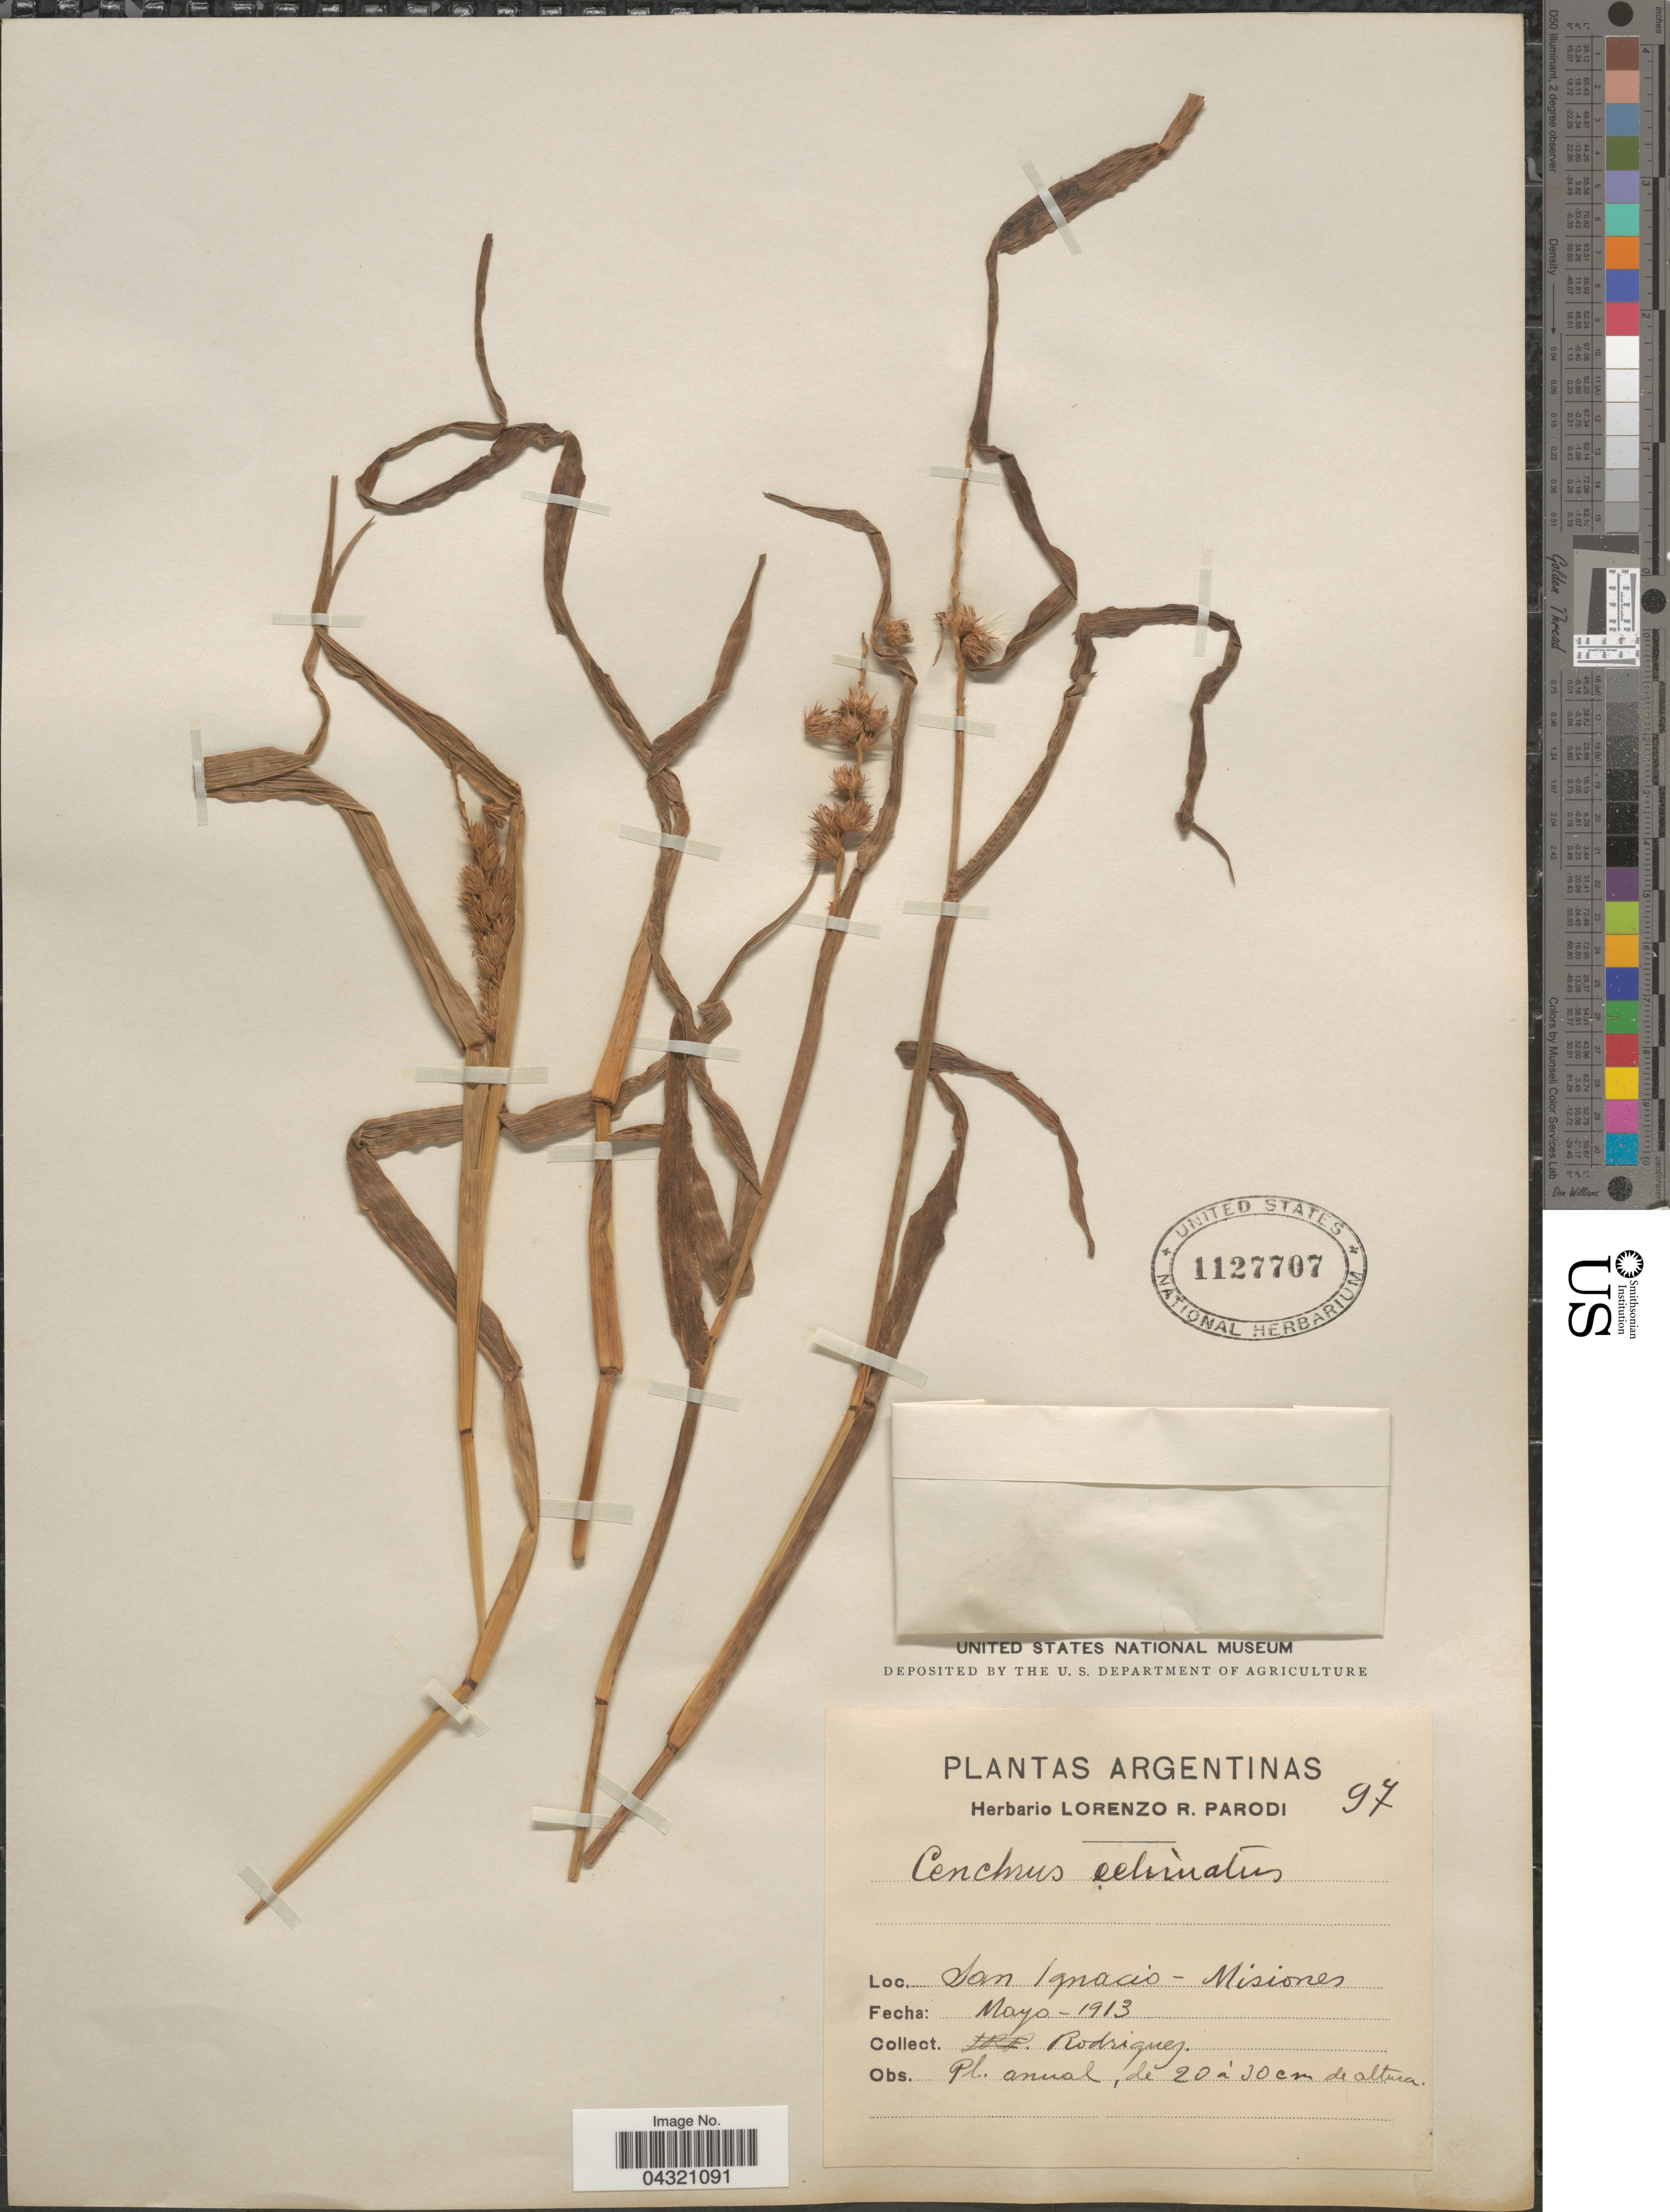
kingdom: Plantae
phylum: Tracheophyta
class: Liliopsida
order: Poales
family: Poaceae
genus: Cenchrus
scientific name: Cenchrus echinatus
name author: L.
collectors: Rodriguez, --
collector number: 97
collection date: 1913-05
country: Argentina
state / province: Misiones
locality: San Ignacio.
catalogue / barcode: US 1127707